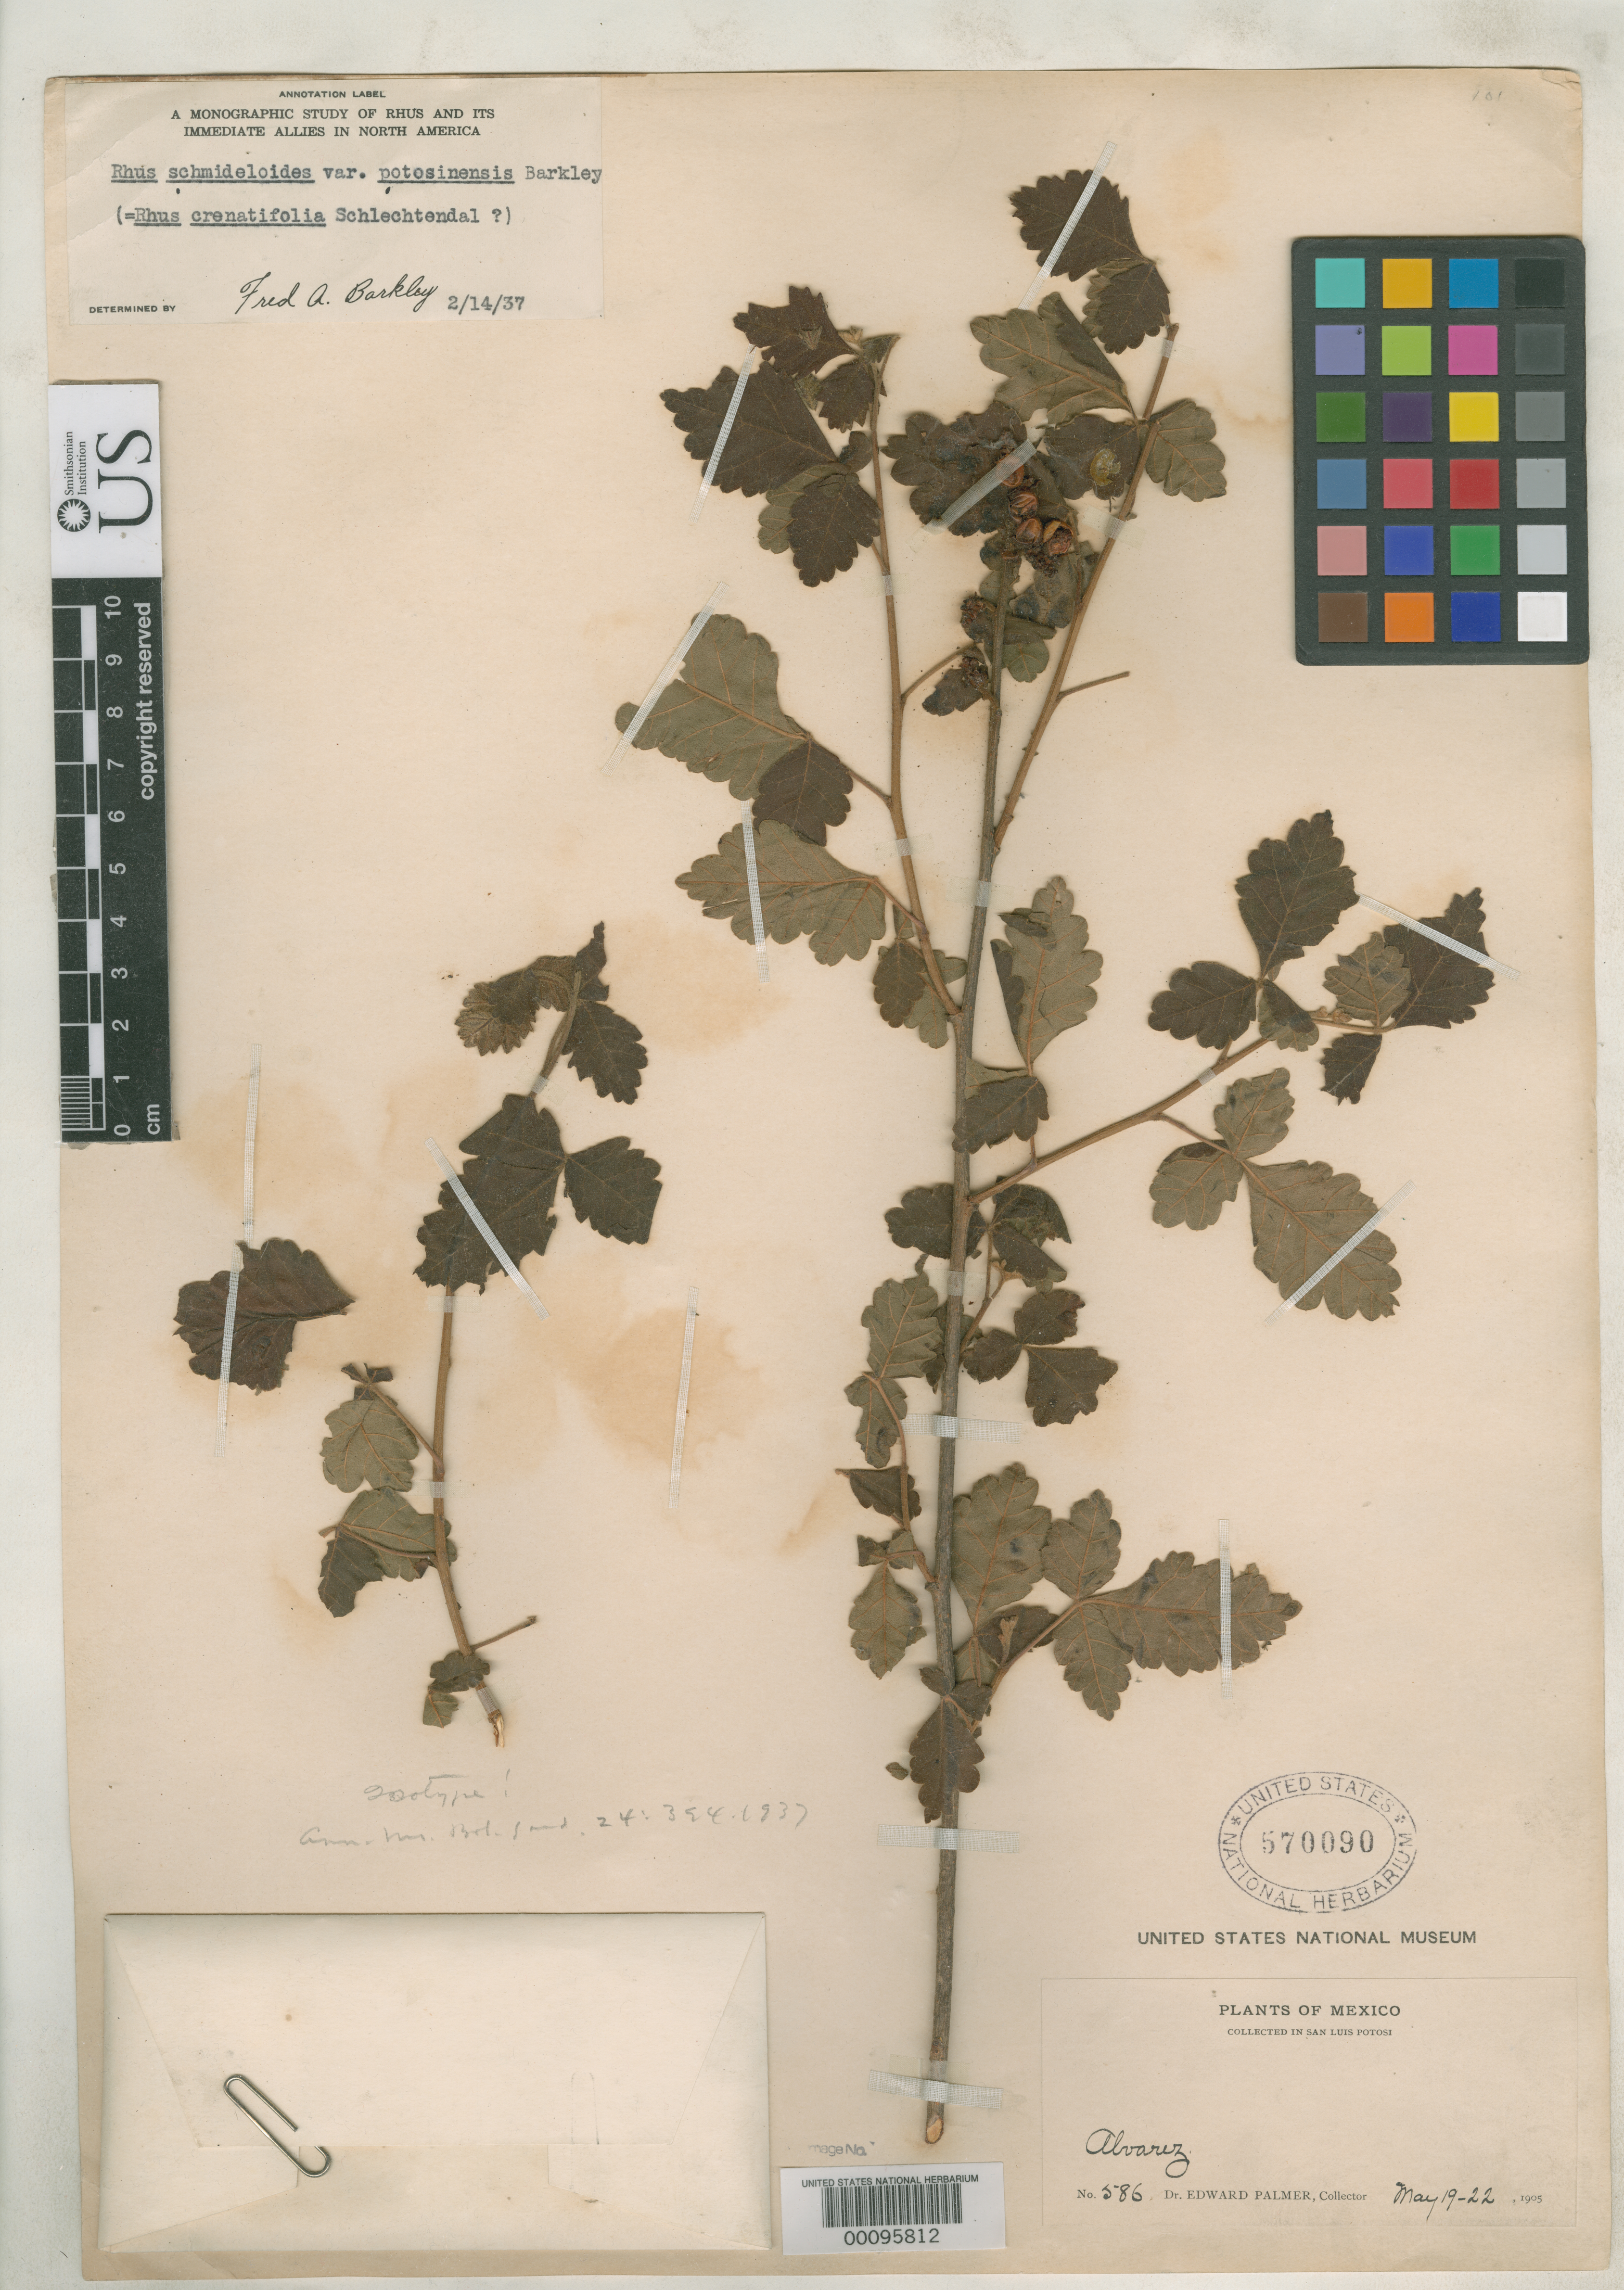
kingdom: Plantae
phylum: Tracheophyta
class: Magnoliopsida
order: Sapindales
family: Anacardiaceae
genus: Rhus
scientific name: Rhus schmideloides var. potosinensis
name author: F.A. Barkley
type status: Isotype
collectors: E. Palmer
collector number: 586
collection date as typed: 19 May 1905 to 22 May 1905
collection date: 1905-05-19/1905-05-22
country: Mexico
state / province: San Luis Potosi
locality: Alvarez.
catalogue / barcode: US 570090